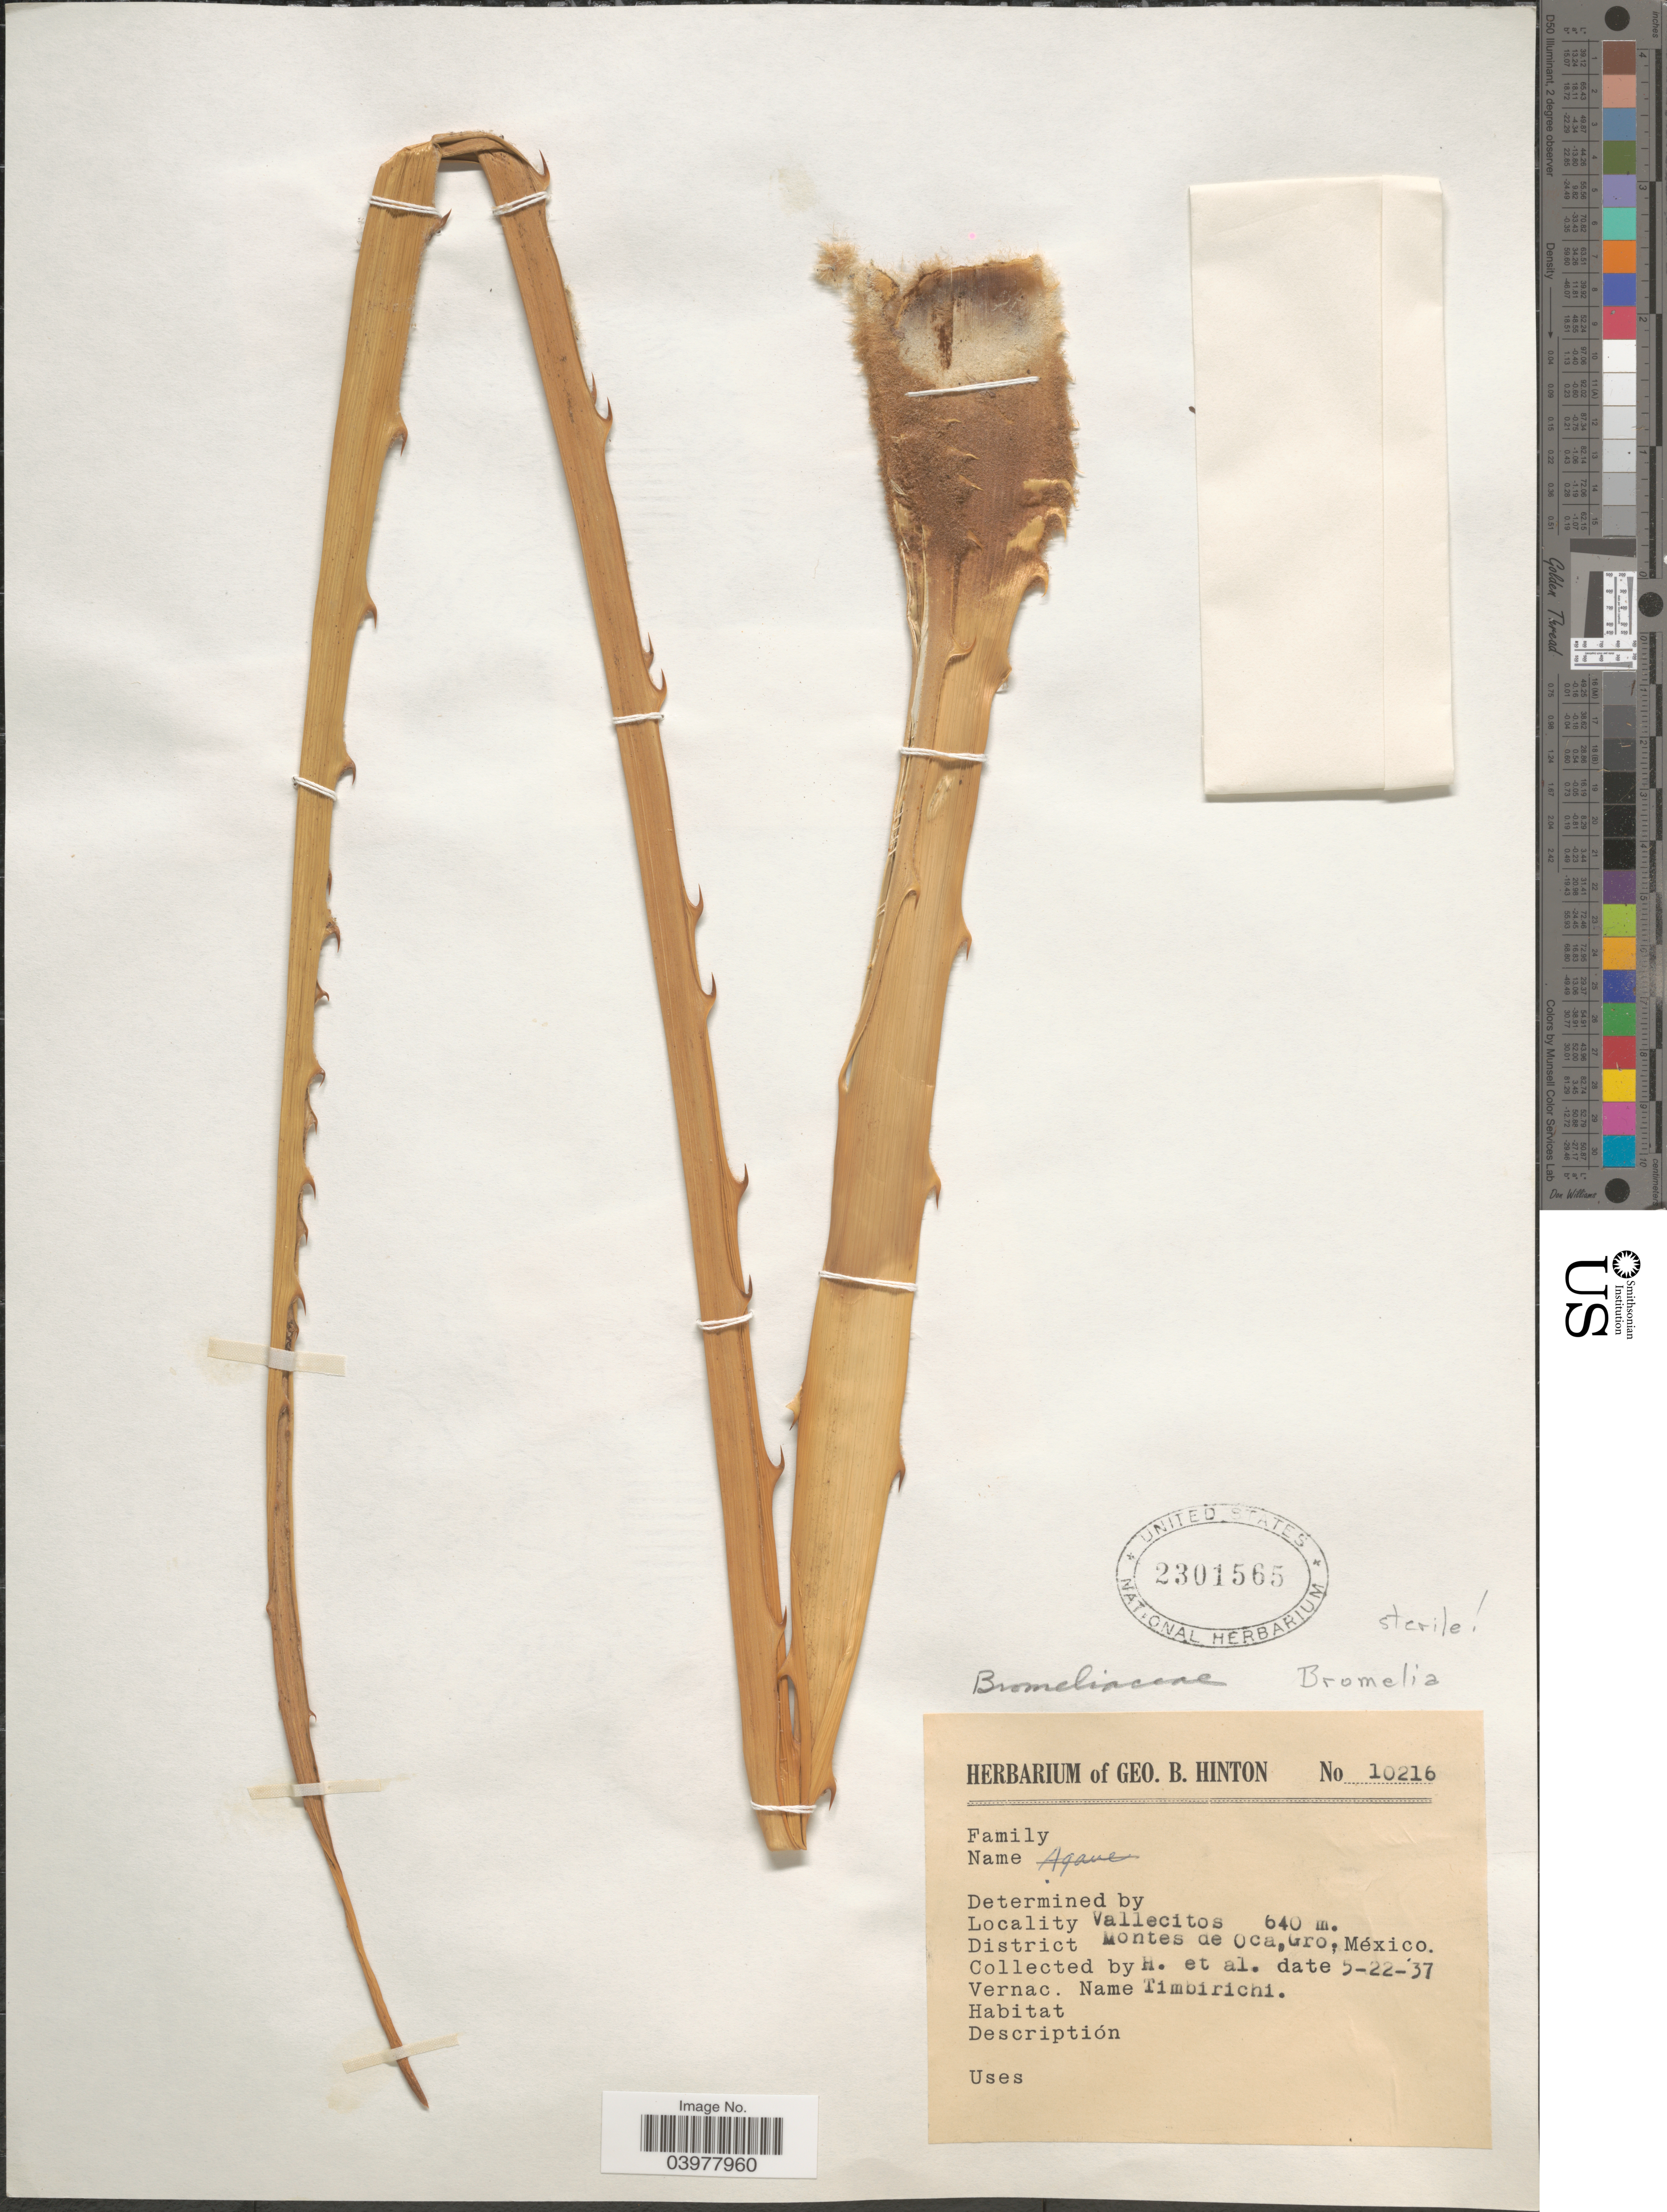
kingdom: Plantae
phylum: Tracheophyta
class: Liliopsida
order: Poales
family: Bromeliaceae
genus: Bromelia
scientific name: Bromelia sp.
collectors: G. B. Hinton & et al.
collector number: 10216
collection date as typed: Transcribed d/m/y: 22/5/37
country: Mexico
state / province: Guerrero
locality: Vallecitos. District Montes de Oca.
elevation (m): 640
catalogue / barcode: US 2301565